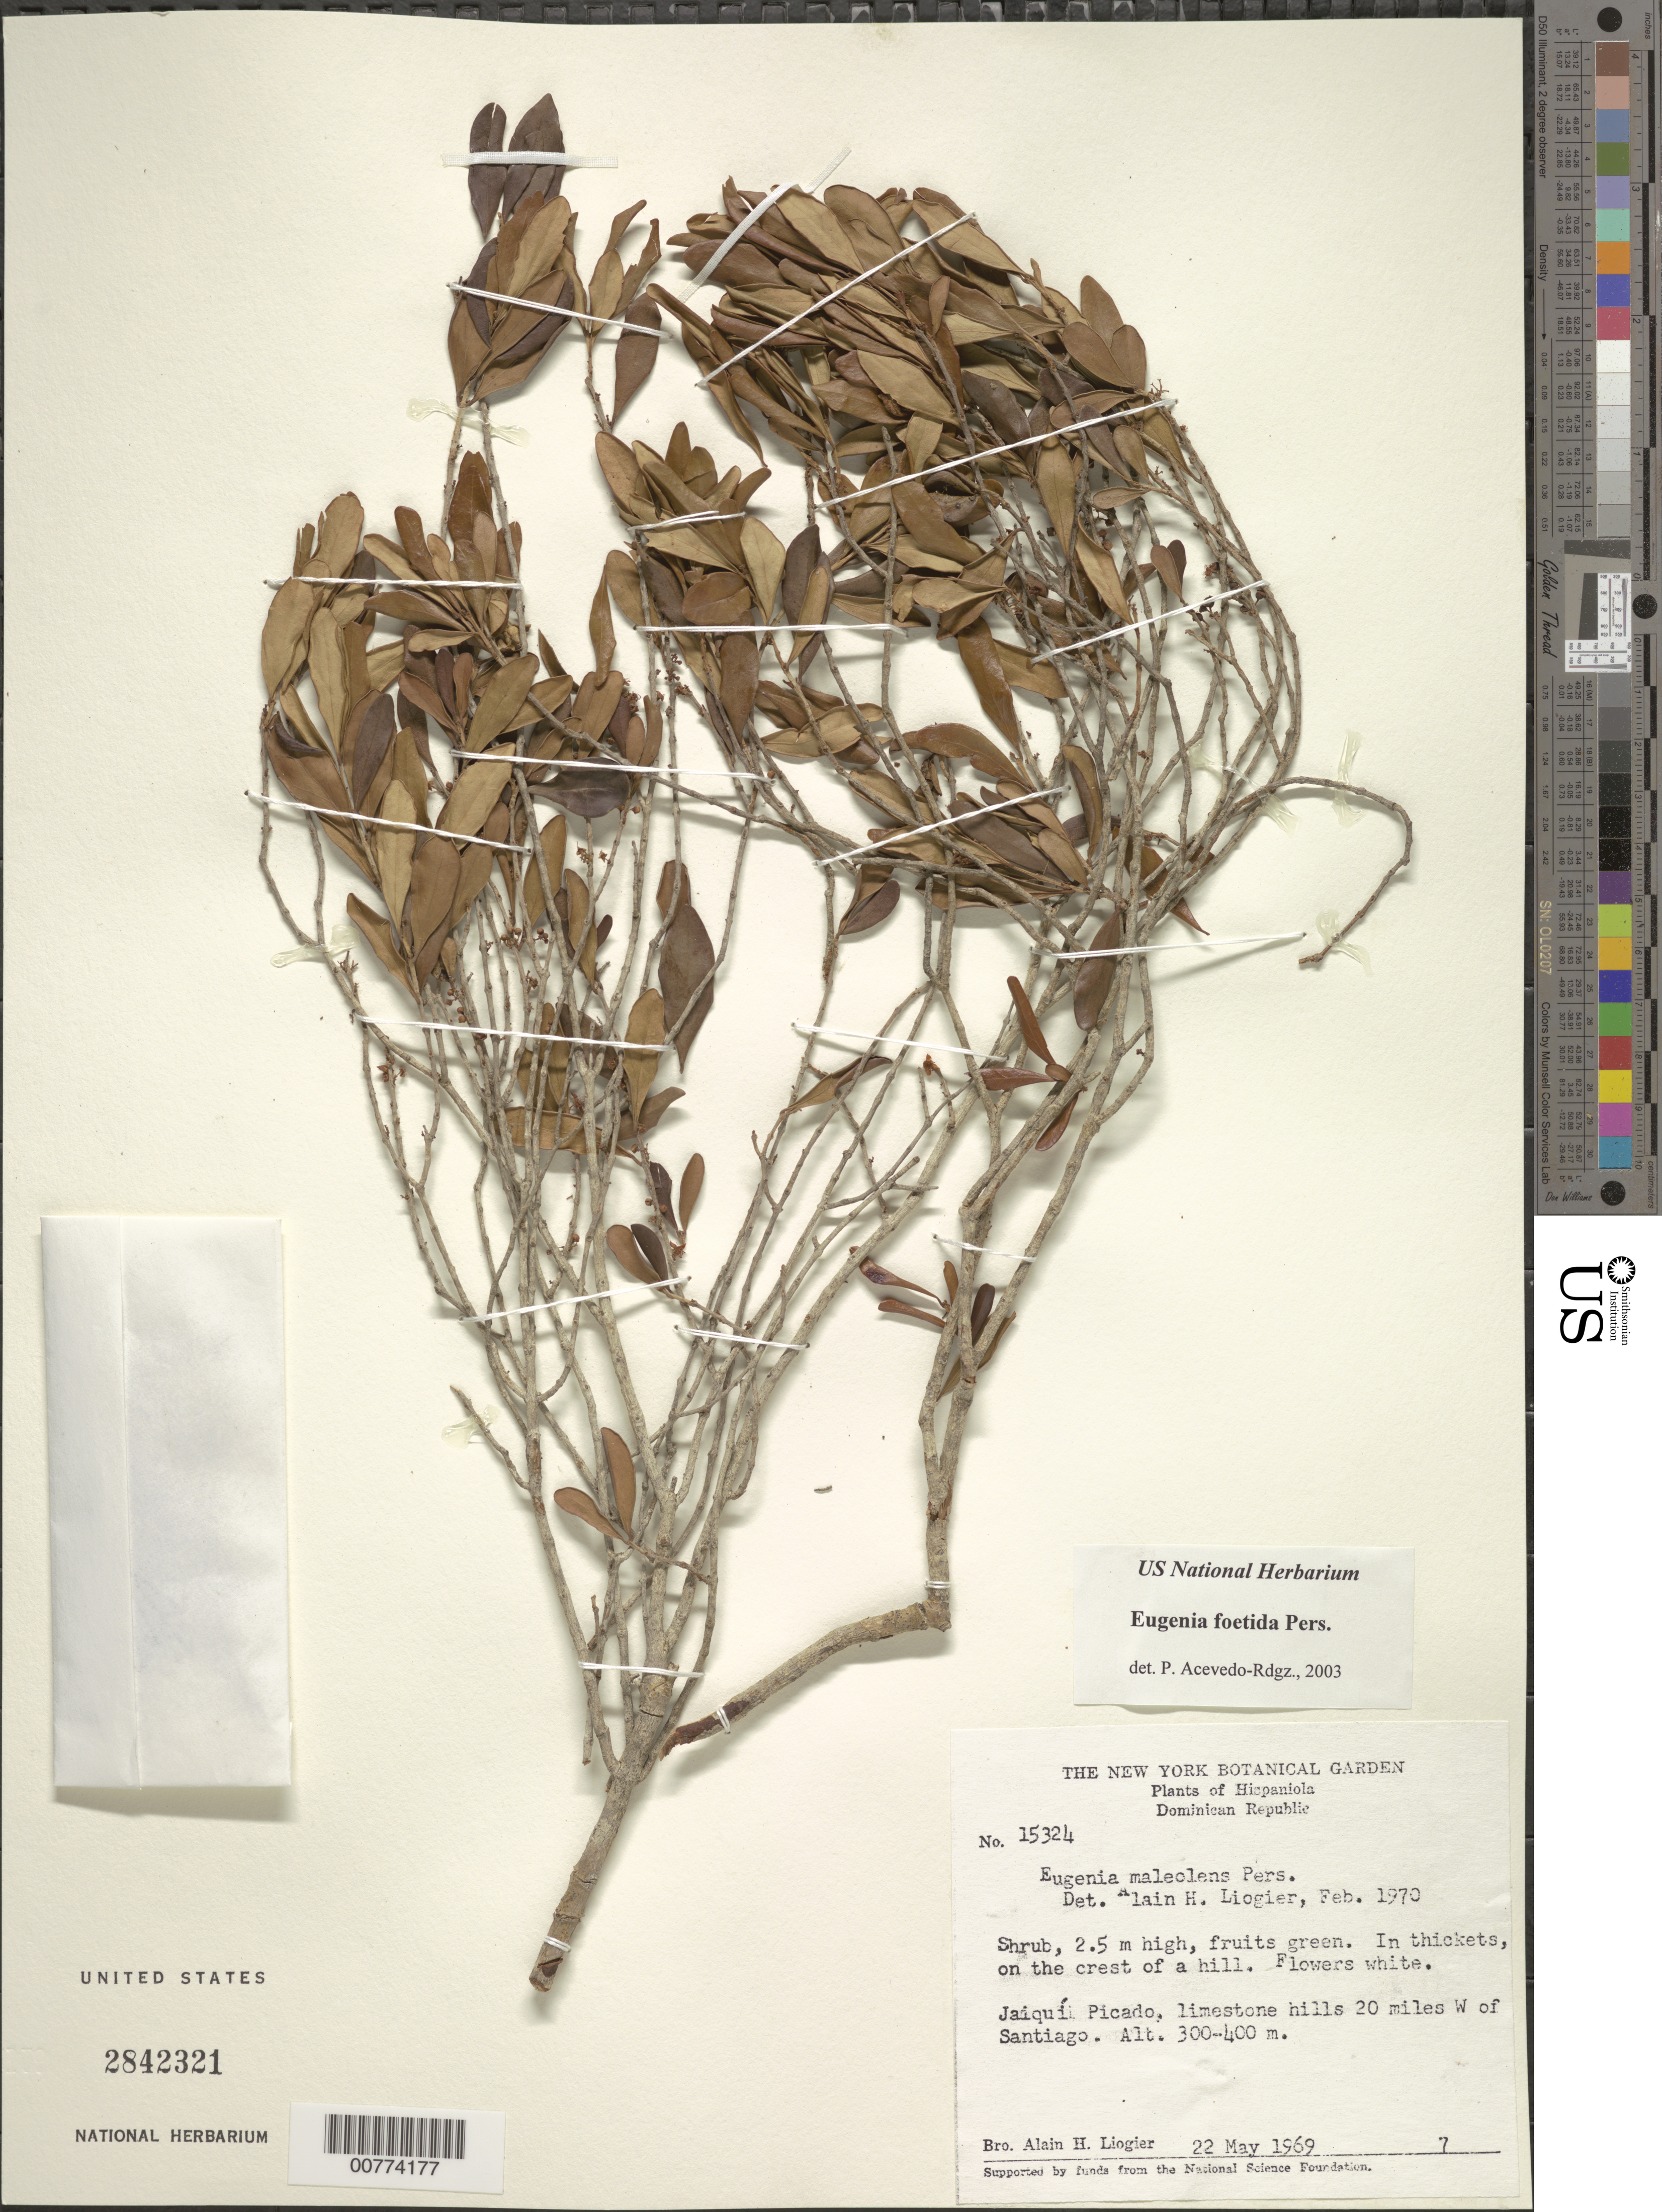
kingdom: Plantae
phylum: Tracheophyta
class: Magnoliopsida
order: Myrtales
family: Myrtaceae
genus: Eugenia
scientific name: Eugenia foetida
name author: Pers.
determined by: Acevedo-Rodríguez, P., (BOT), Smithsonian Institution - National Museum of Natural History (UNITED STATES)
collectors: A. H. Liogier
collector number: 15324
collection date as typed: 22 May 1969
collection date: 1969-05-22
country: Dominican Republic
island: Hispaniola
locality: Jaiquí Picado, limestone hills 20 miles W of Santiago.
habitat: In thickets, on the crest of a hill.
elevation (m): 300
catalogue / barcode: US 2842321